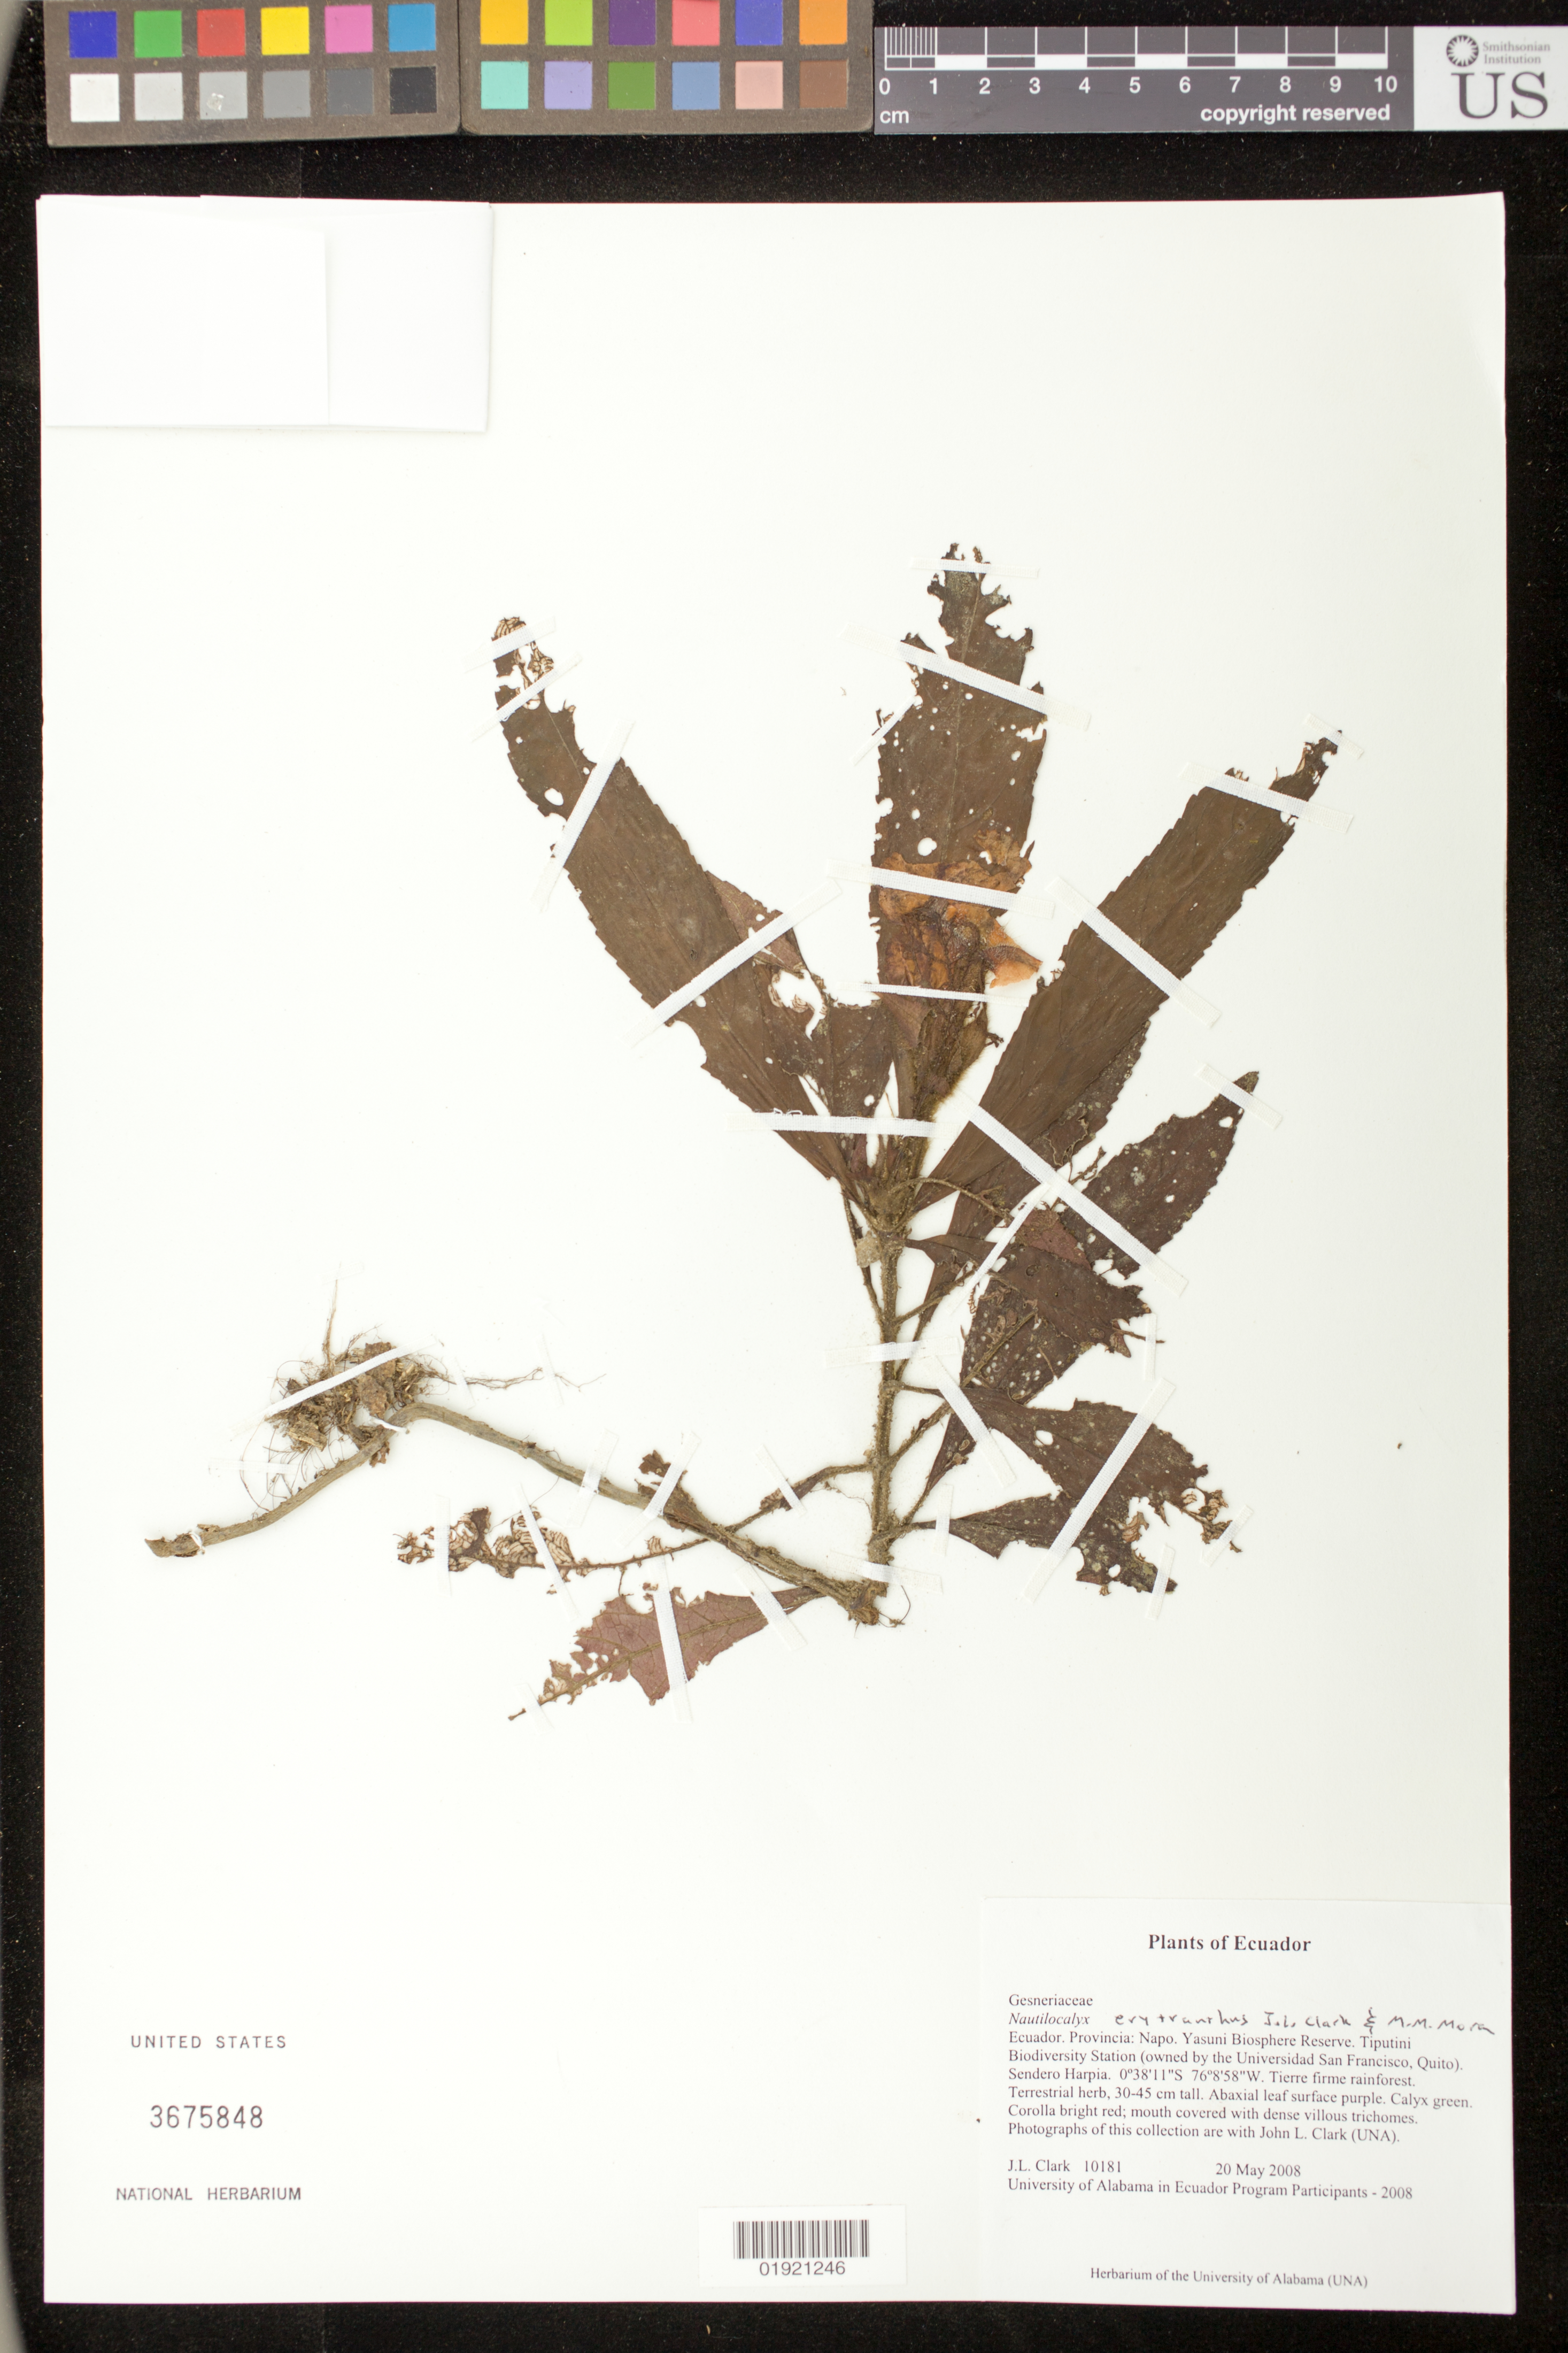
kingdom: Plantae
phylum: Tracheophyta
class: Magnoliopsida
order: Lamiales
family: Gesneriaceae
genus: Nautilocalyx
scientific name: Nautilocalyx erytranthus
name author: J.L. Clark & M.M. Mora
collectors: J. L. Clark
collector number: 10181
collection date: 2008-05-20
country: Ecuador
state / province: Napo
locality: Canton: Yasuni Biosphere Reserve. Tiputini Biodiversity Station (owned by the Universidad San Francisco, Quito). Sendero Maquisapa to Sendero Harpia.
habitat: Tierre firme rainforest.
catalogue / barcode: US 3675848